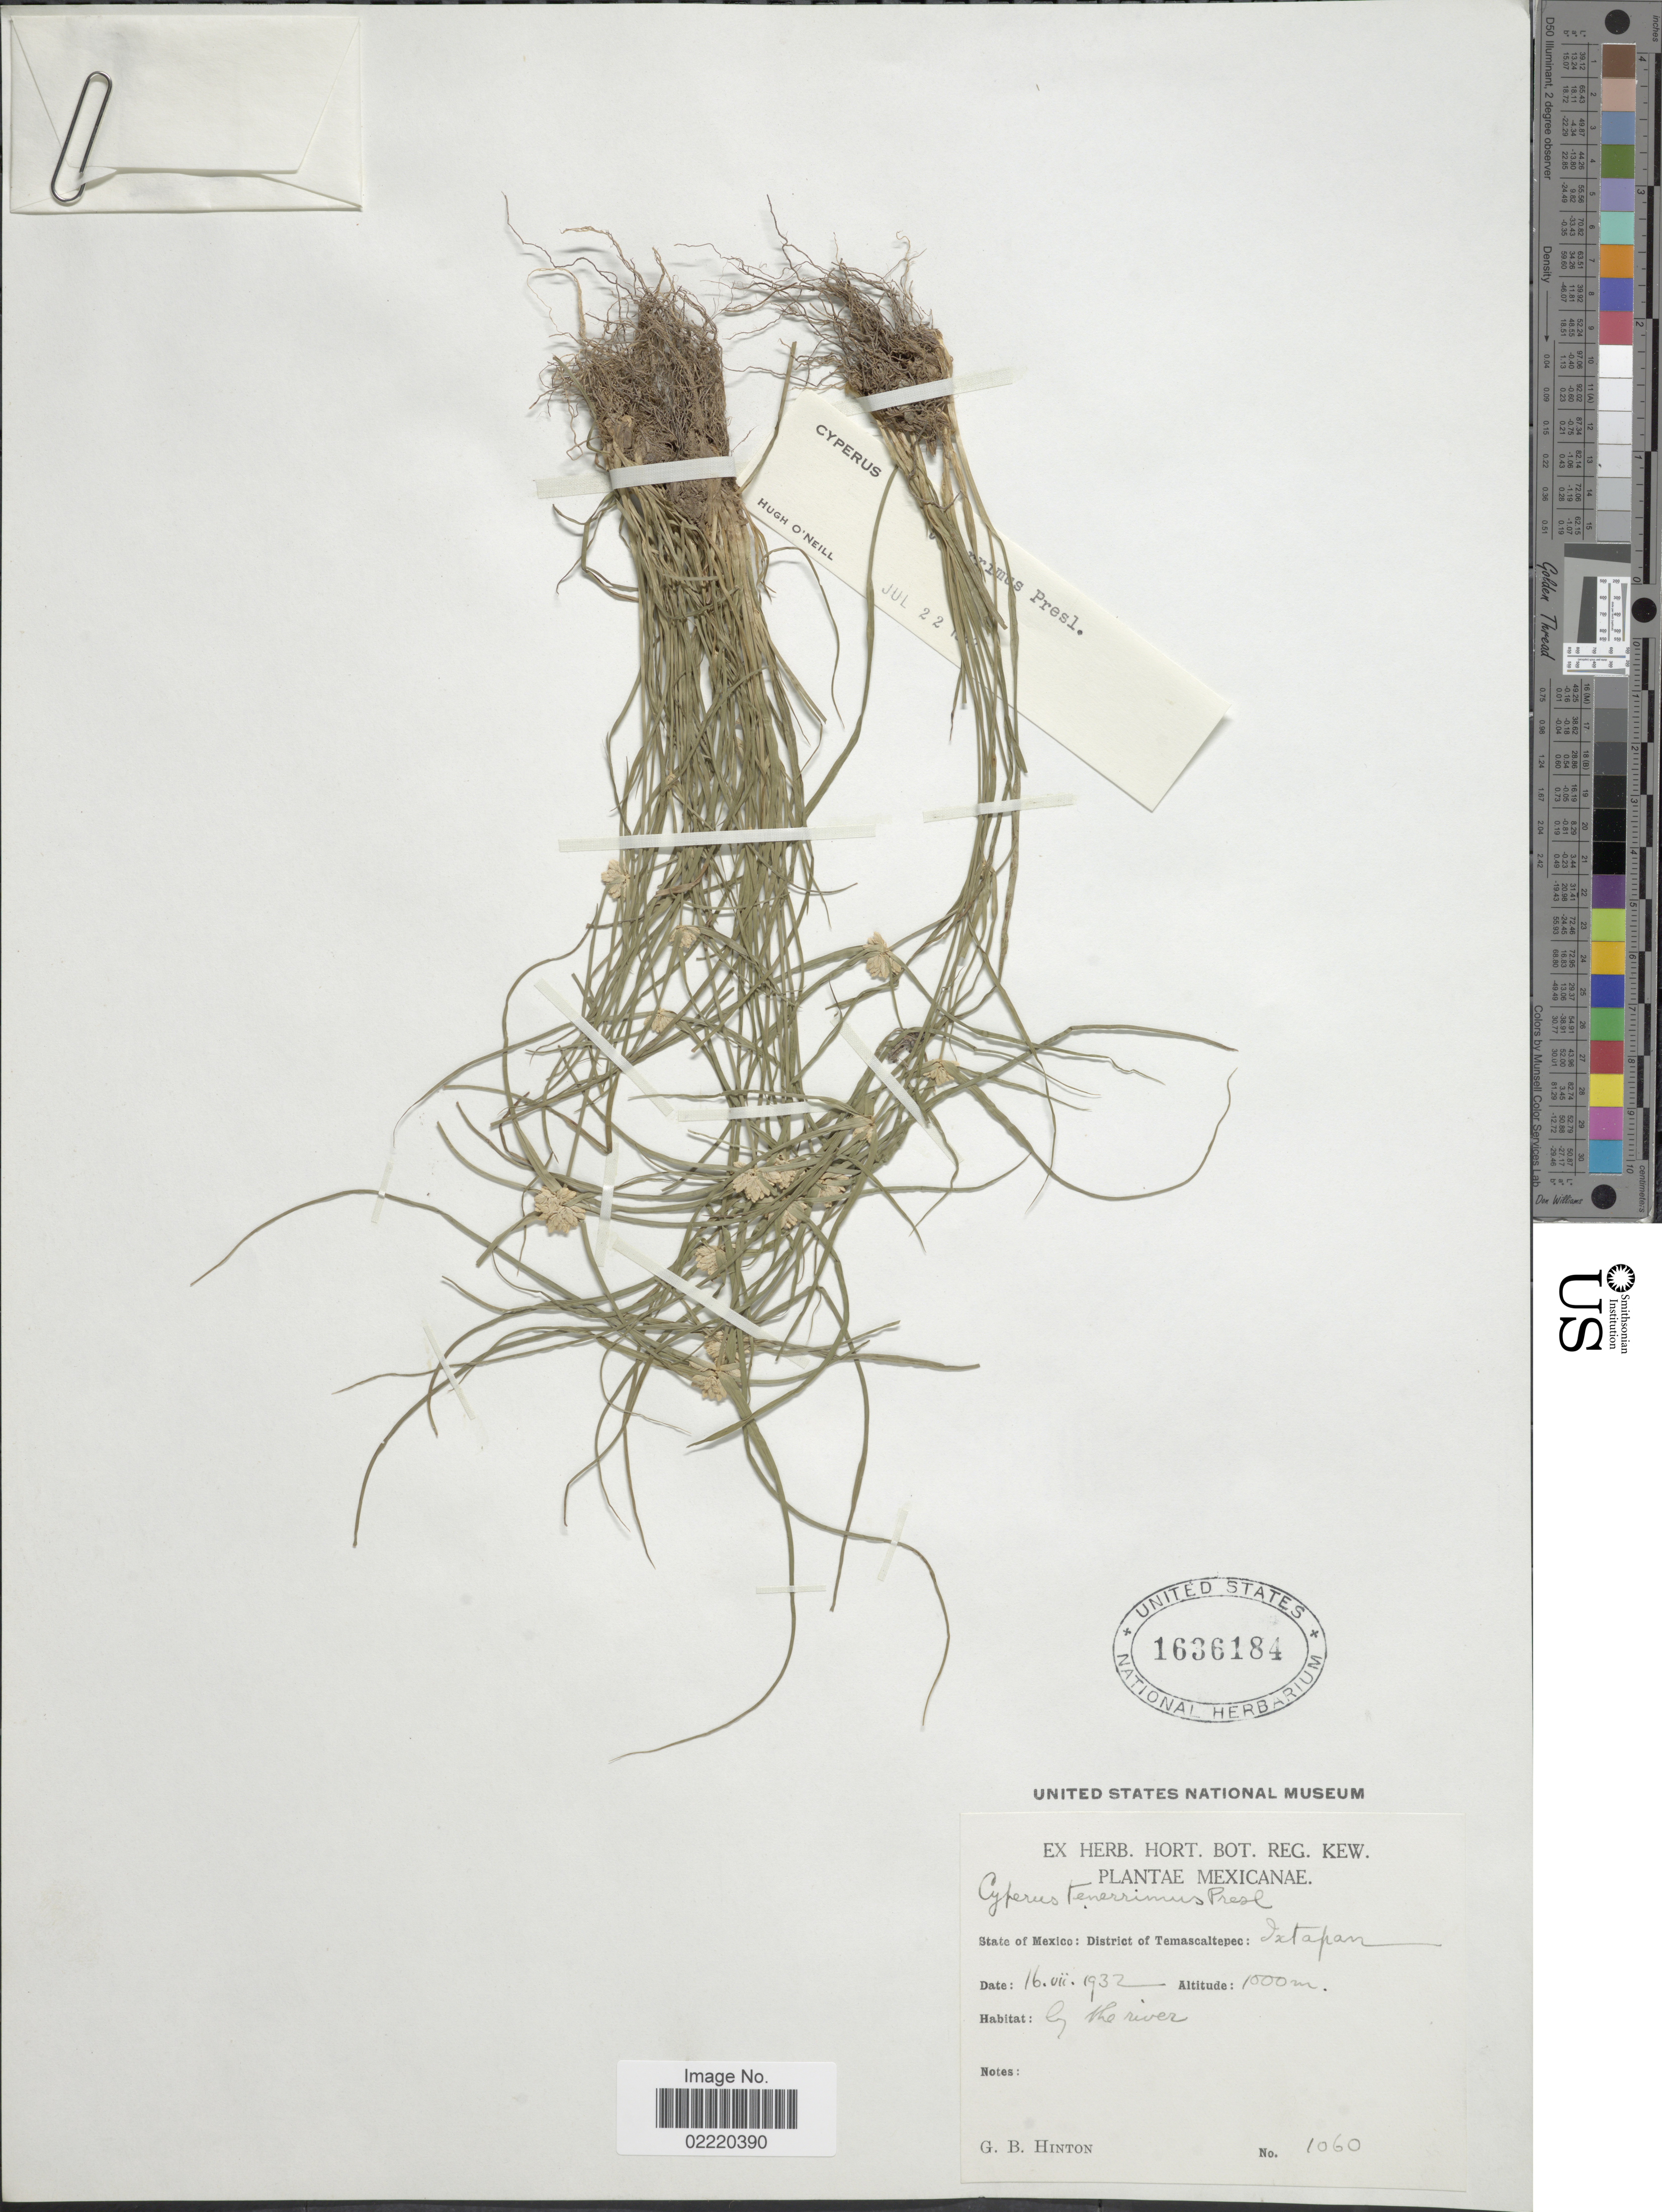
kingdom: Plantae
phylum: Tracheophyta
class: Liliopsida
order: Poales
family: Cyperaceae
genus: Cyperus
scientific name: Cyperus tenerrimus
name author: J. Presl & C. Presl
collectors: G. B. Hinton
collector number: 1060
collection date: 1932-07-16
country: Mexico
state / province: México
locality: District of Temascaltepec: Ixtapan, by the river.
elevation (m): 1000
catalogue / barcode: US 1636184